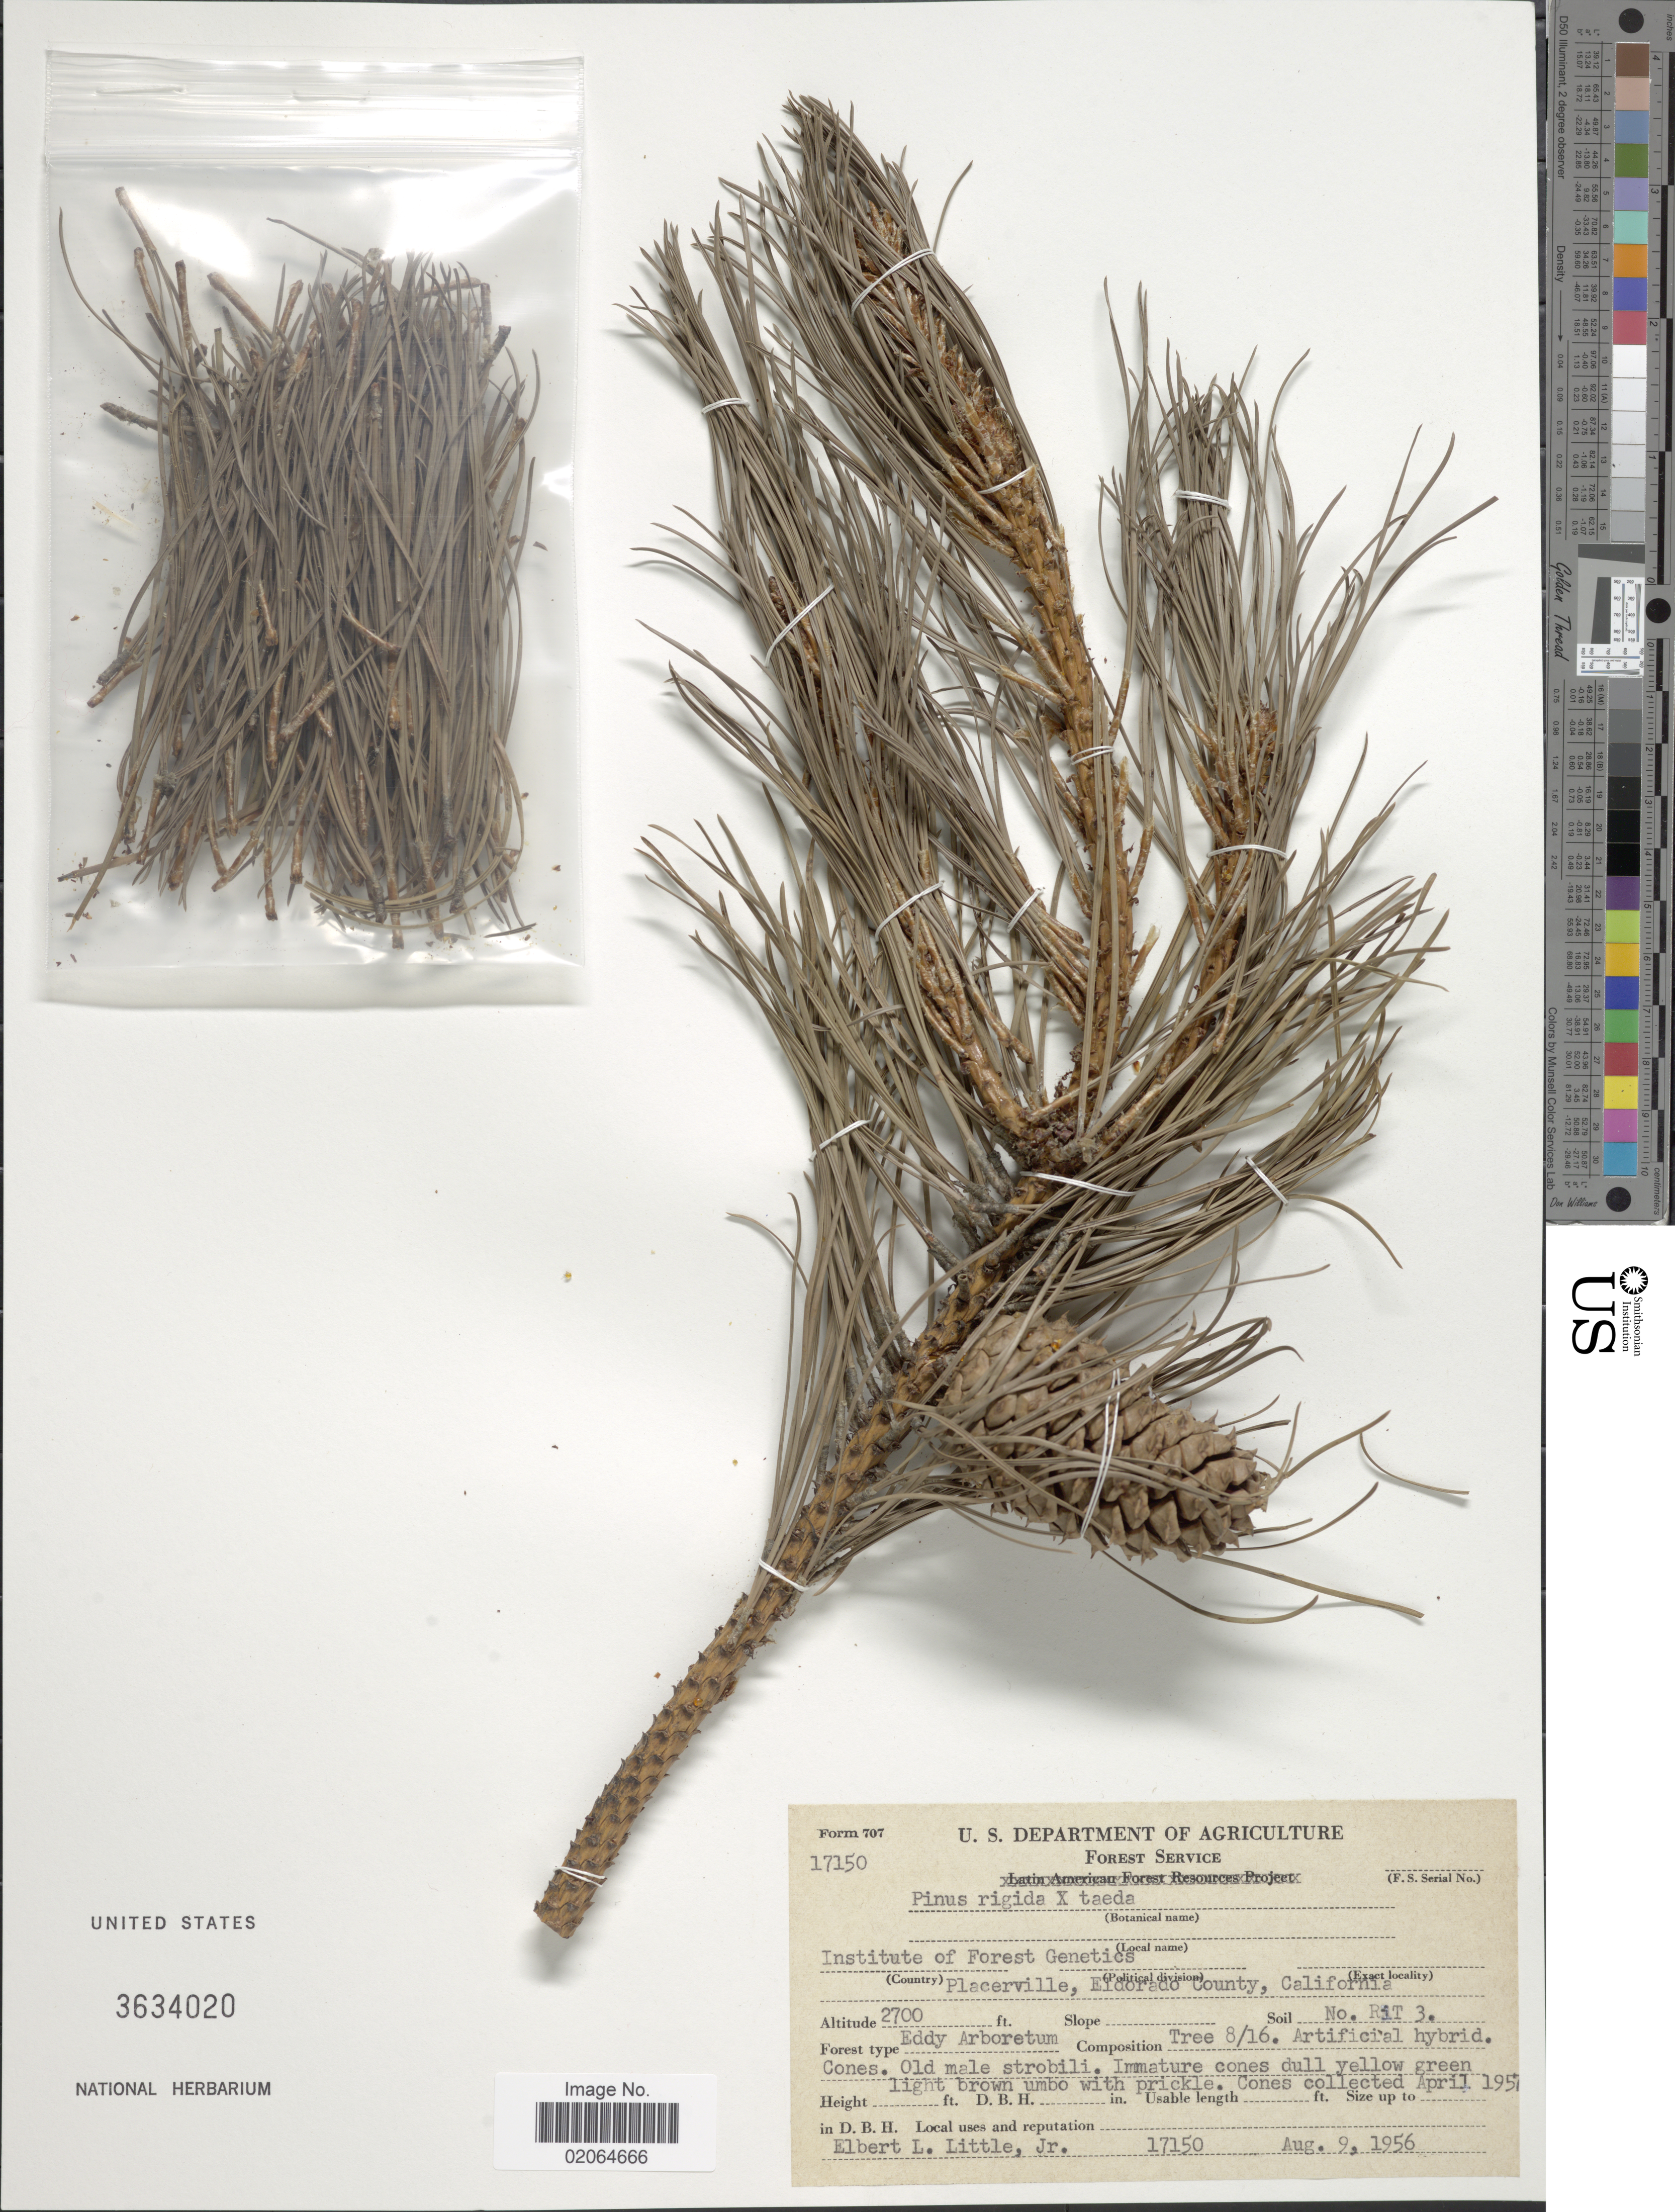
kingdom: Plantae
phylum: Tracheophyta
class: Pinopsida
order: Pinales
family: Pinaceae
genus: Pinus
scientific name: Pinus rigida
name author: Mill.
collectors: E. L. Little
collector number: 17150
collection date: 1956-08-09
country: United States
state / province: California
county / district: El Dorado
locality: Placerville, Eldorado County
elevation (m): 823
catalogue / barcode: US 3634020